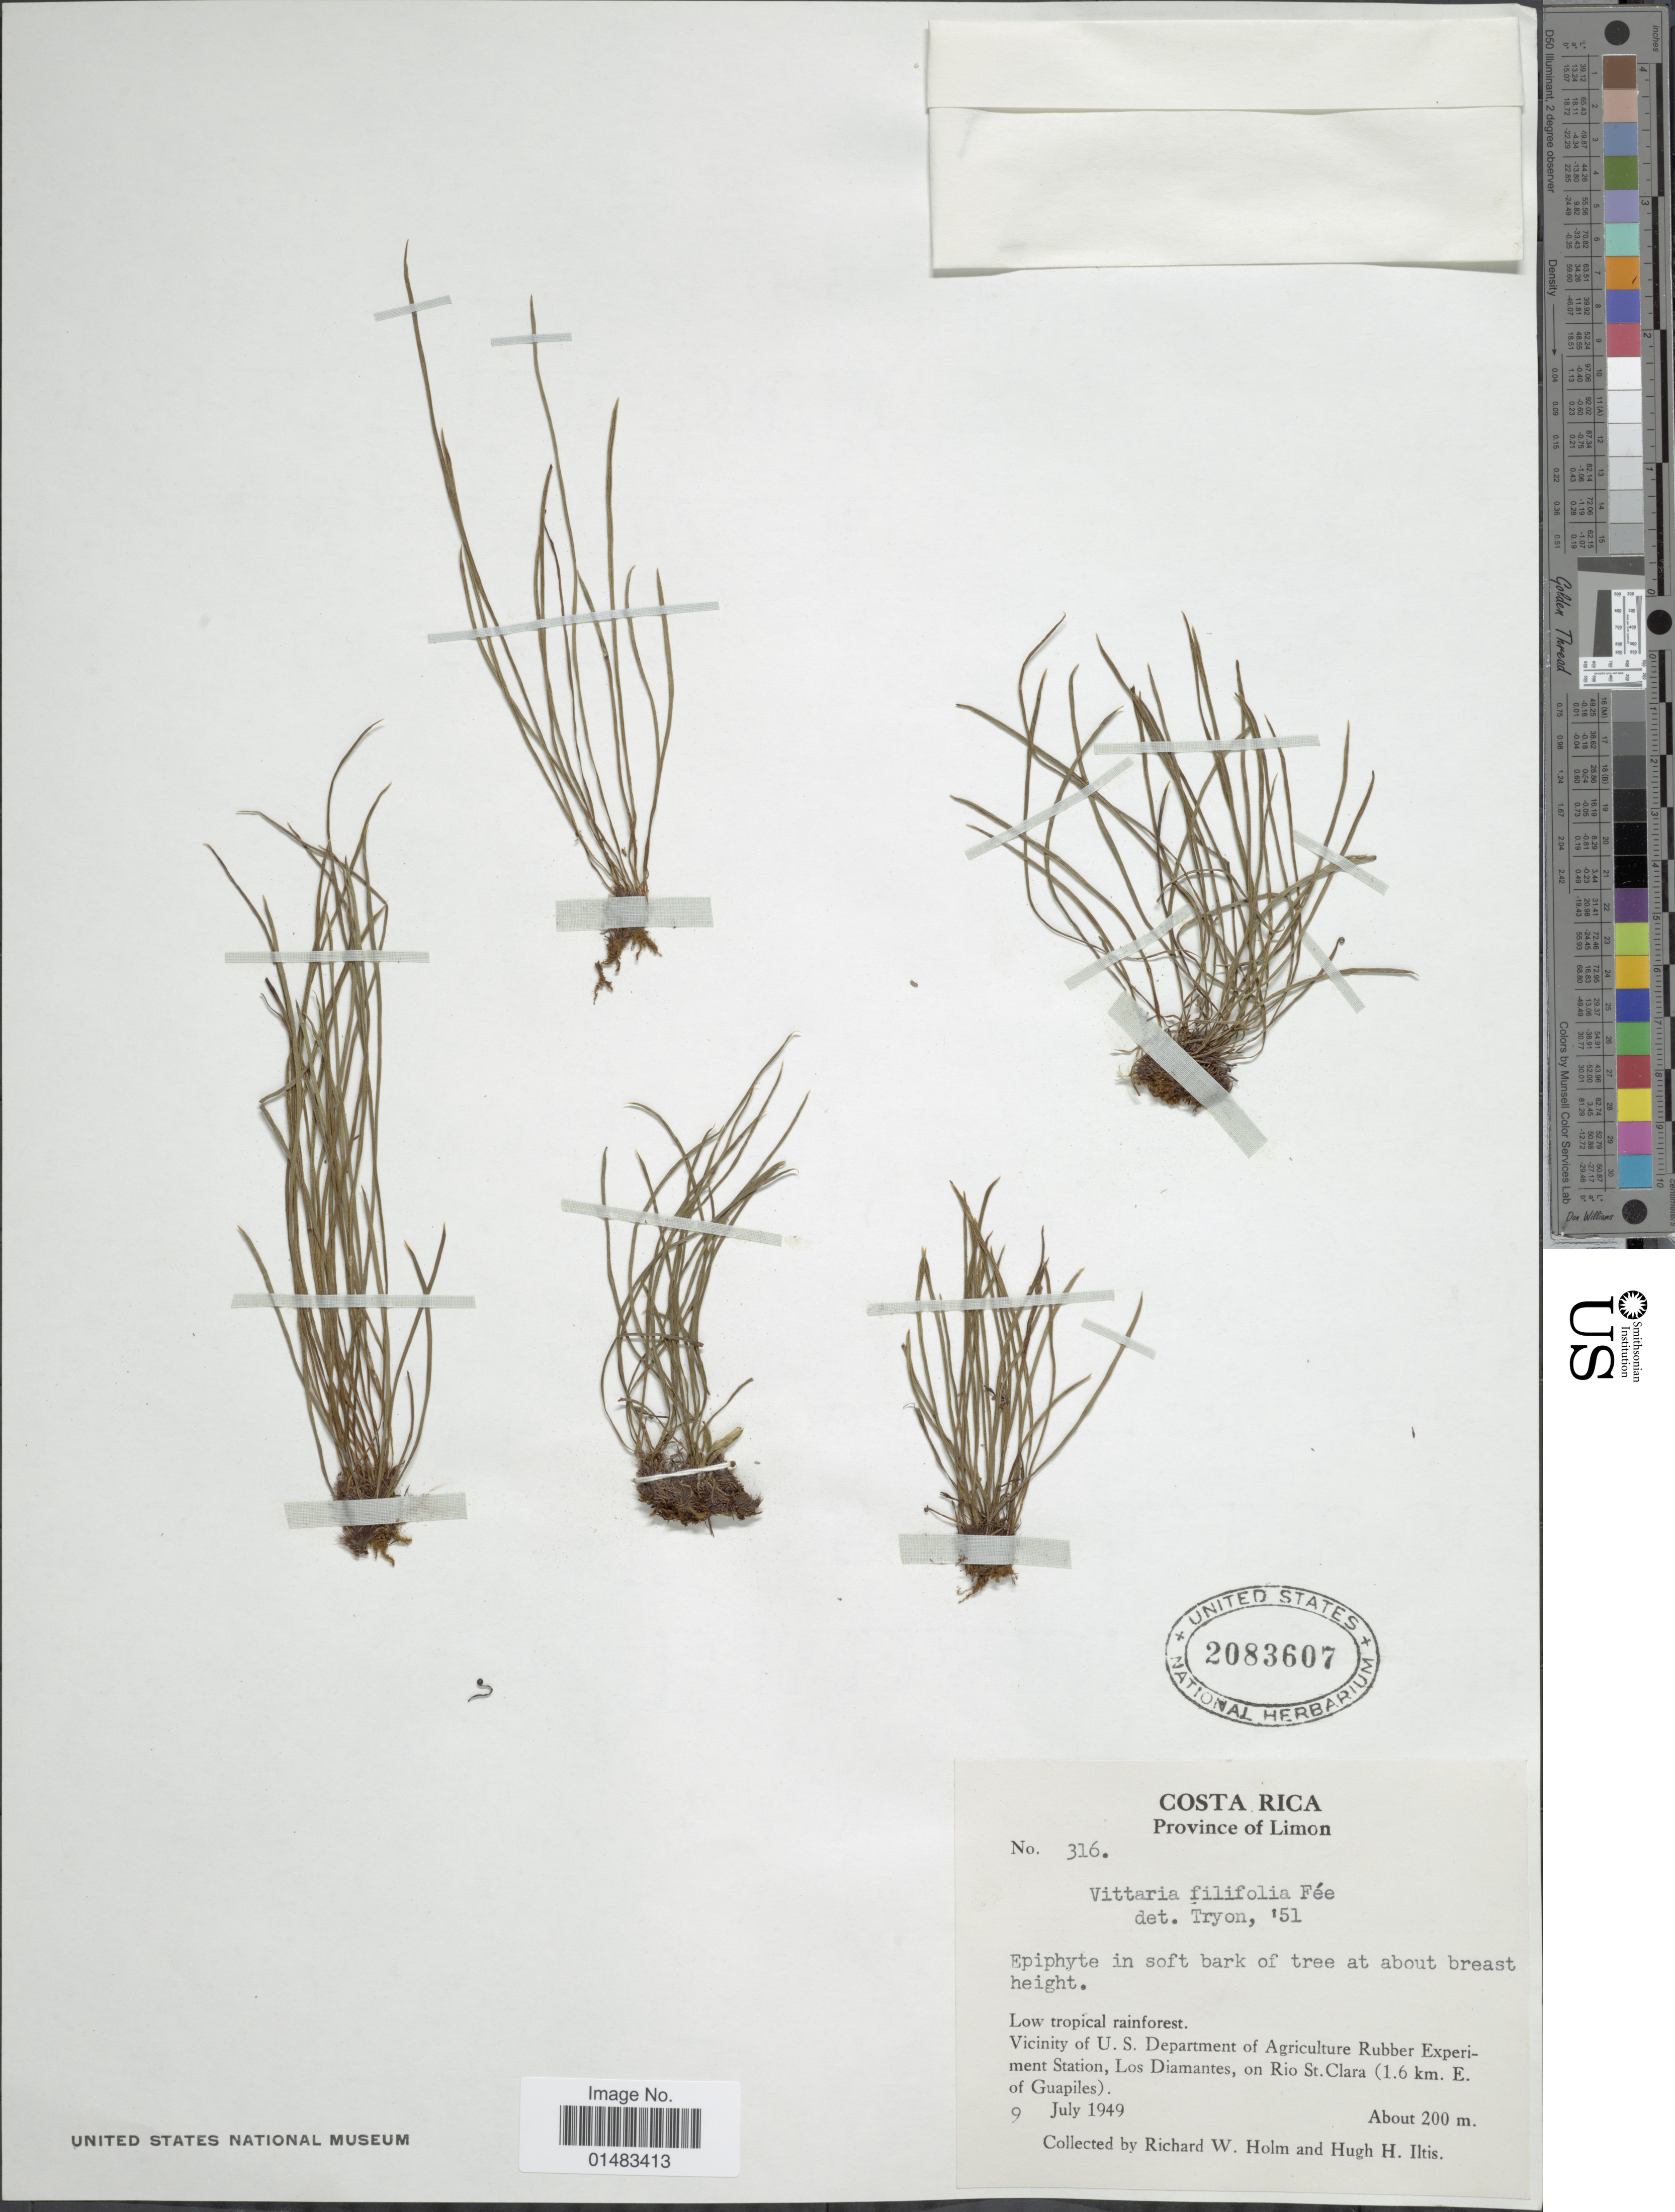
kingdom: Plantae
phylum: Tracheophyta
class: Polypodiopsida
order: Polypodiales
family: Pteridaceae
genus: Vittaria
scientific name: Vittaria filifolia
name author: Fée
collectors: R. W. Holm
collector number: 316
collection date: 1949-07-09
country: Costa Rica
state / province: Limón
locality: Vicinity of US Department of Agriculture Rubber Experiment Station, Los Diamantes, on Rio St. Clara (1.6 km. E of Guapiles)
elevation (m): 200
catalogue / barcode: US 2083607